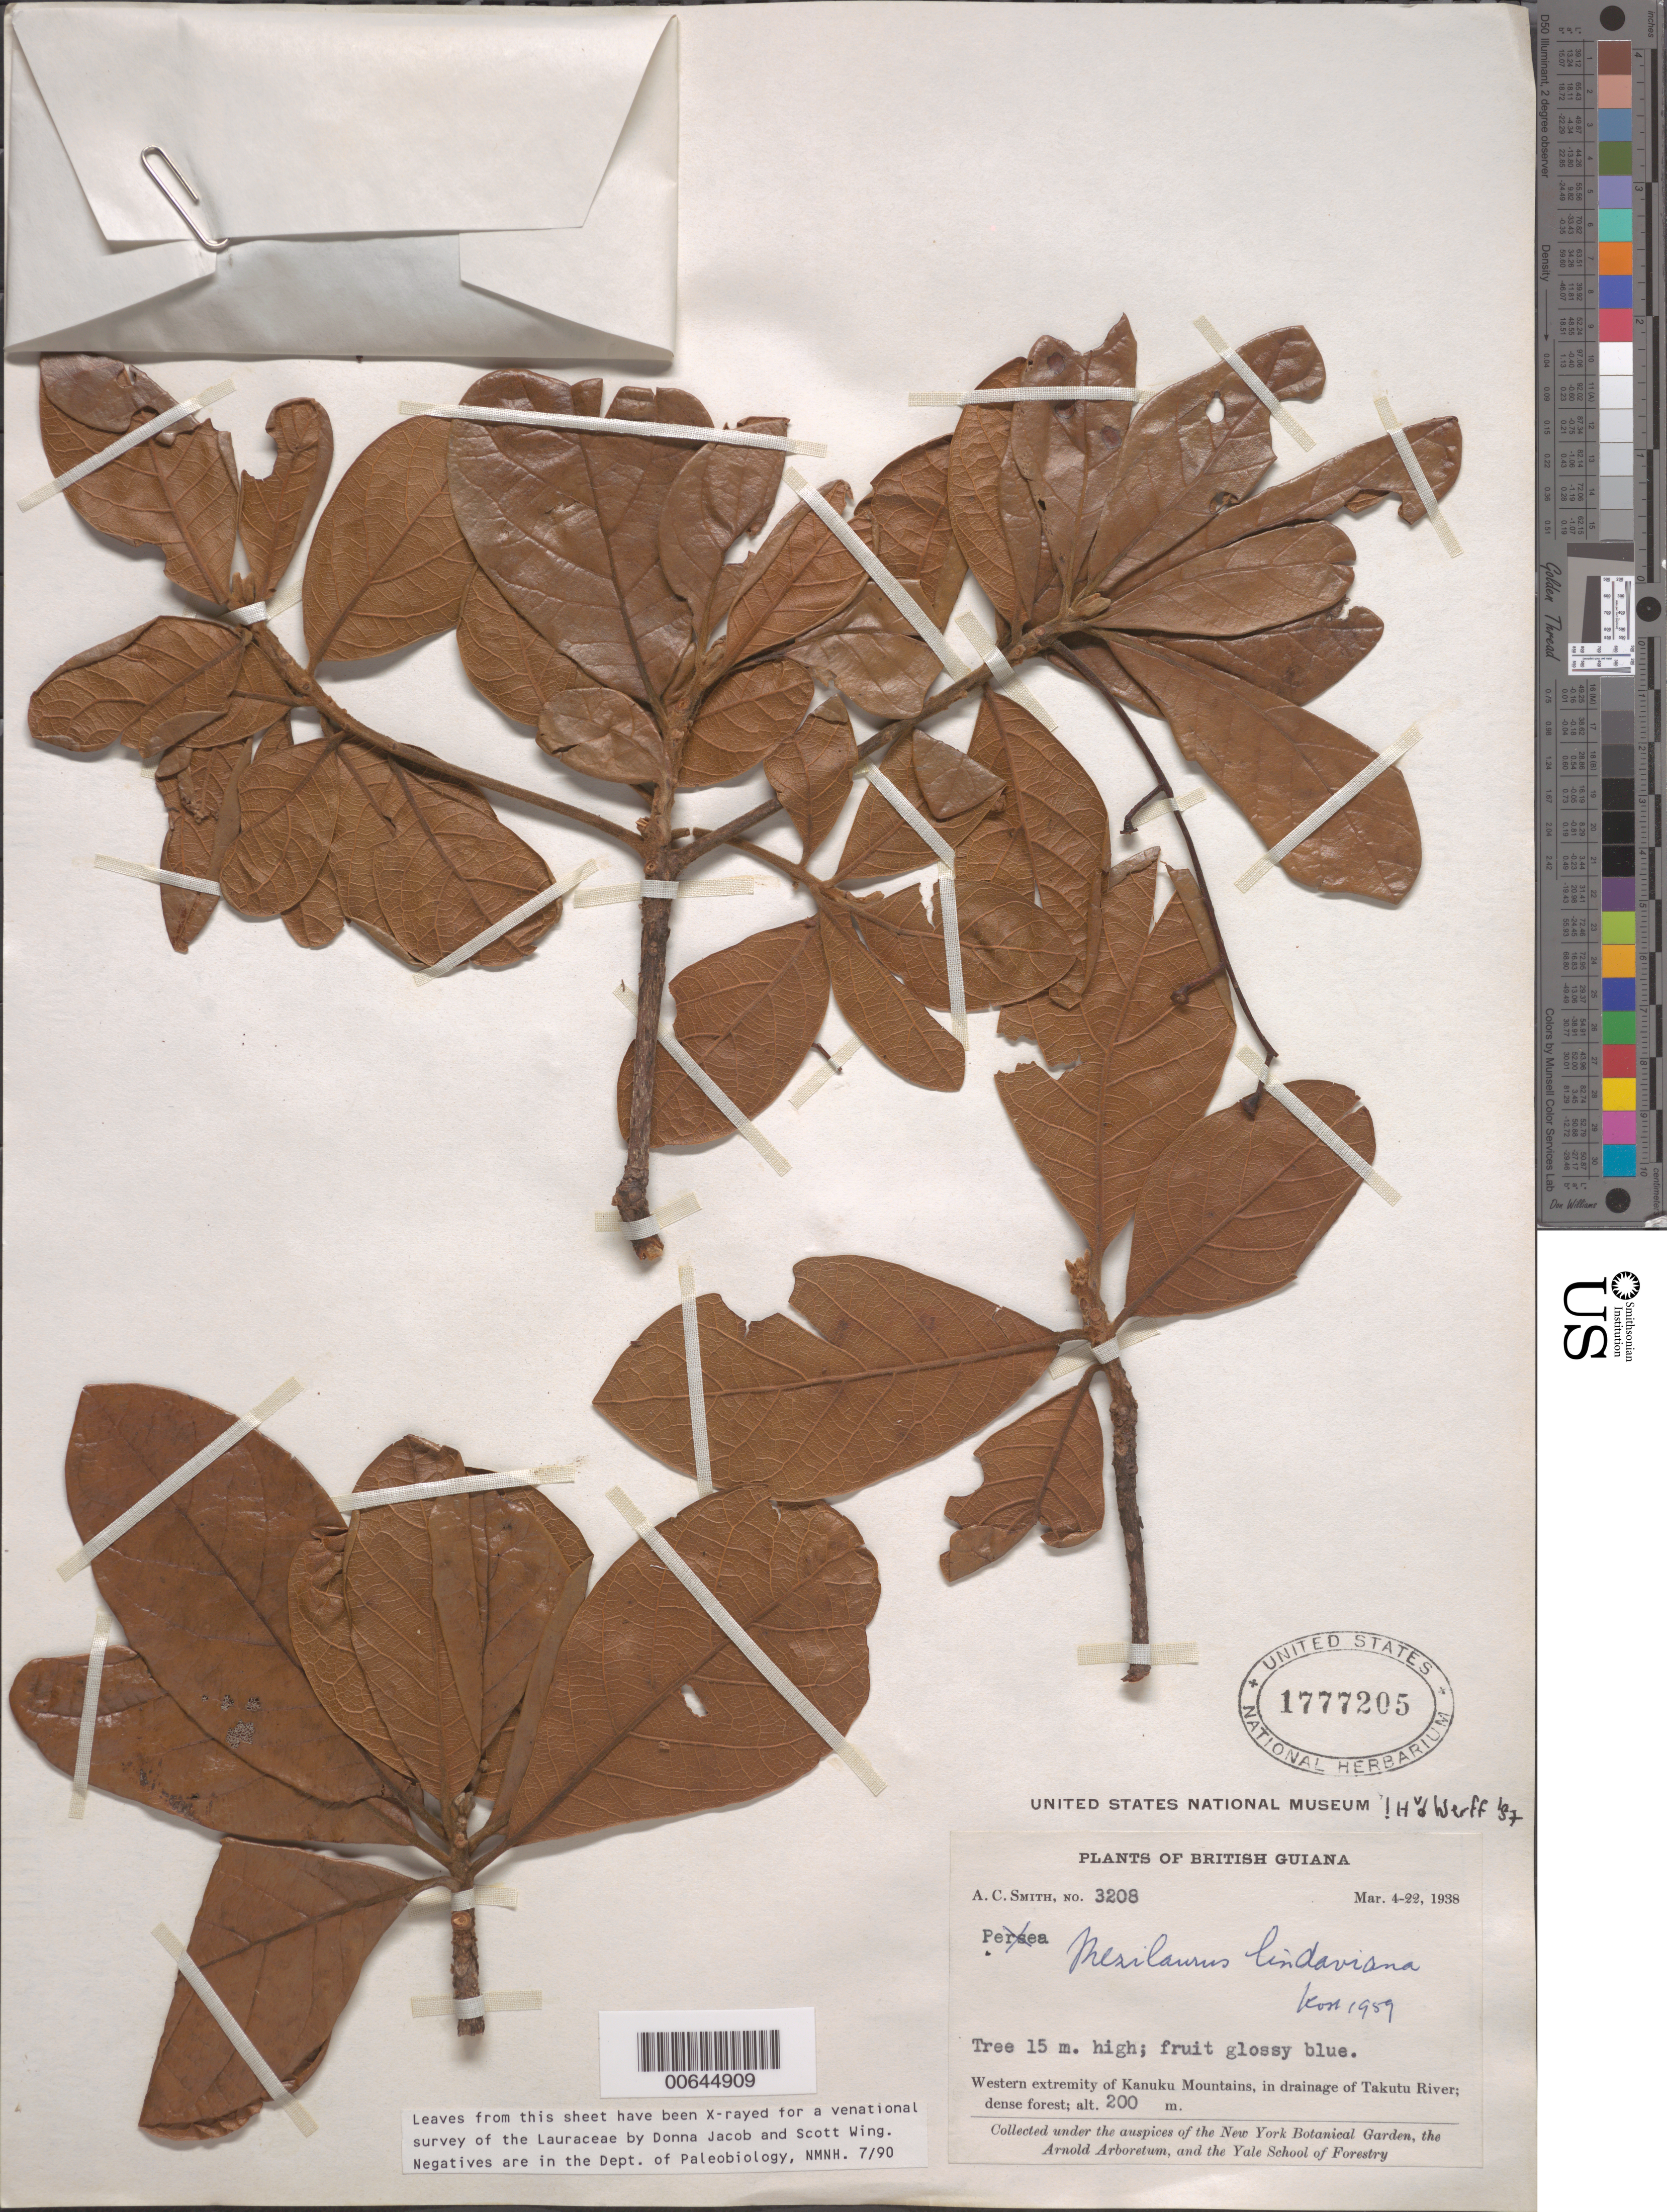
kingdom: Plantae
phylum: Tracheophyta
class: Magnoliopsida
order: Laurales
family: Lauraceae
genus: Mezilaurus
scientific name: Mezilaurus lindaviana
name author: Schwacke & Mez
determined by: Kopp, L. E., (NY), New York Botanical Garden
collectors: A. C. Smith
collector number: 3207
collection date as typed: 4-Mar-38 to 22-Mar-38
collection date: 1938-03-04/1938-03-22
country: Guyana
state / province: U. Takutu-U. Essequibo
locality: Kanuku Mts., drainage of Takutu R., western extremity of Kanuku Mountains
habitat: Dense forest.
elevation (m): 200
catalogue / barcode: US 1777205